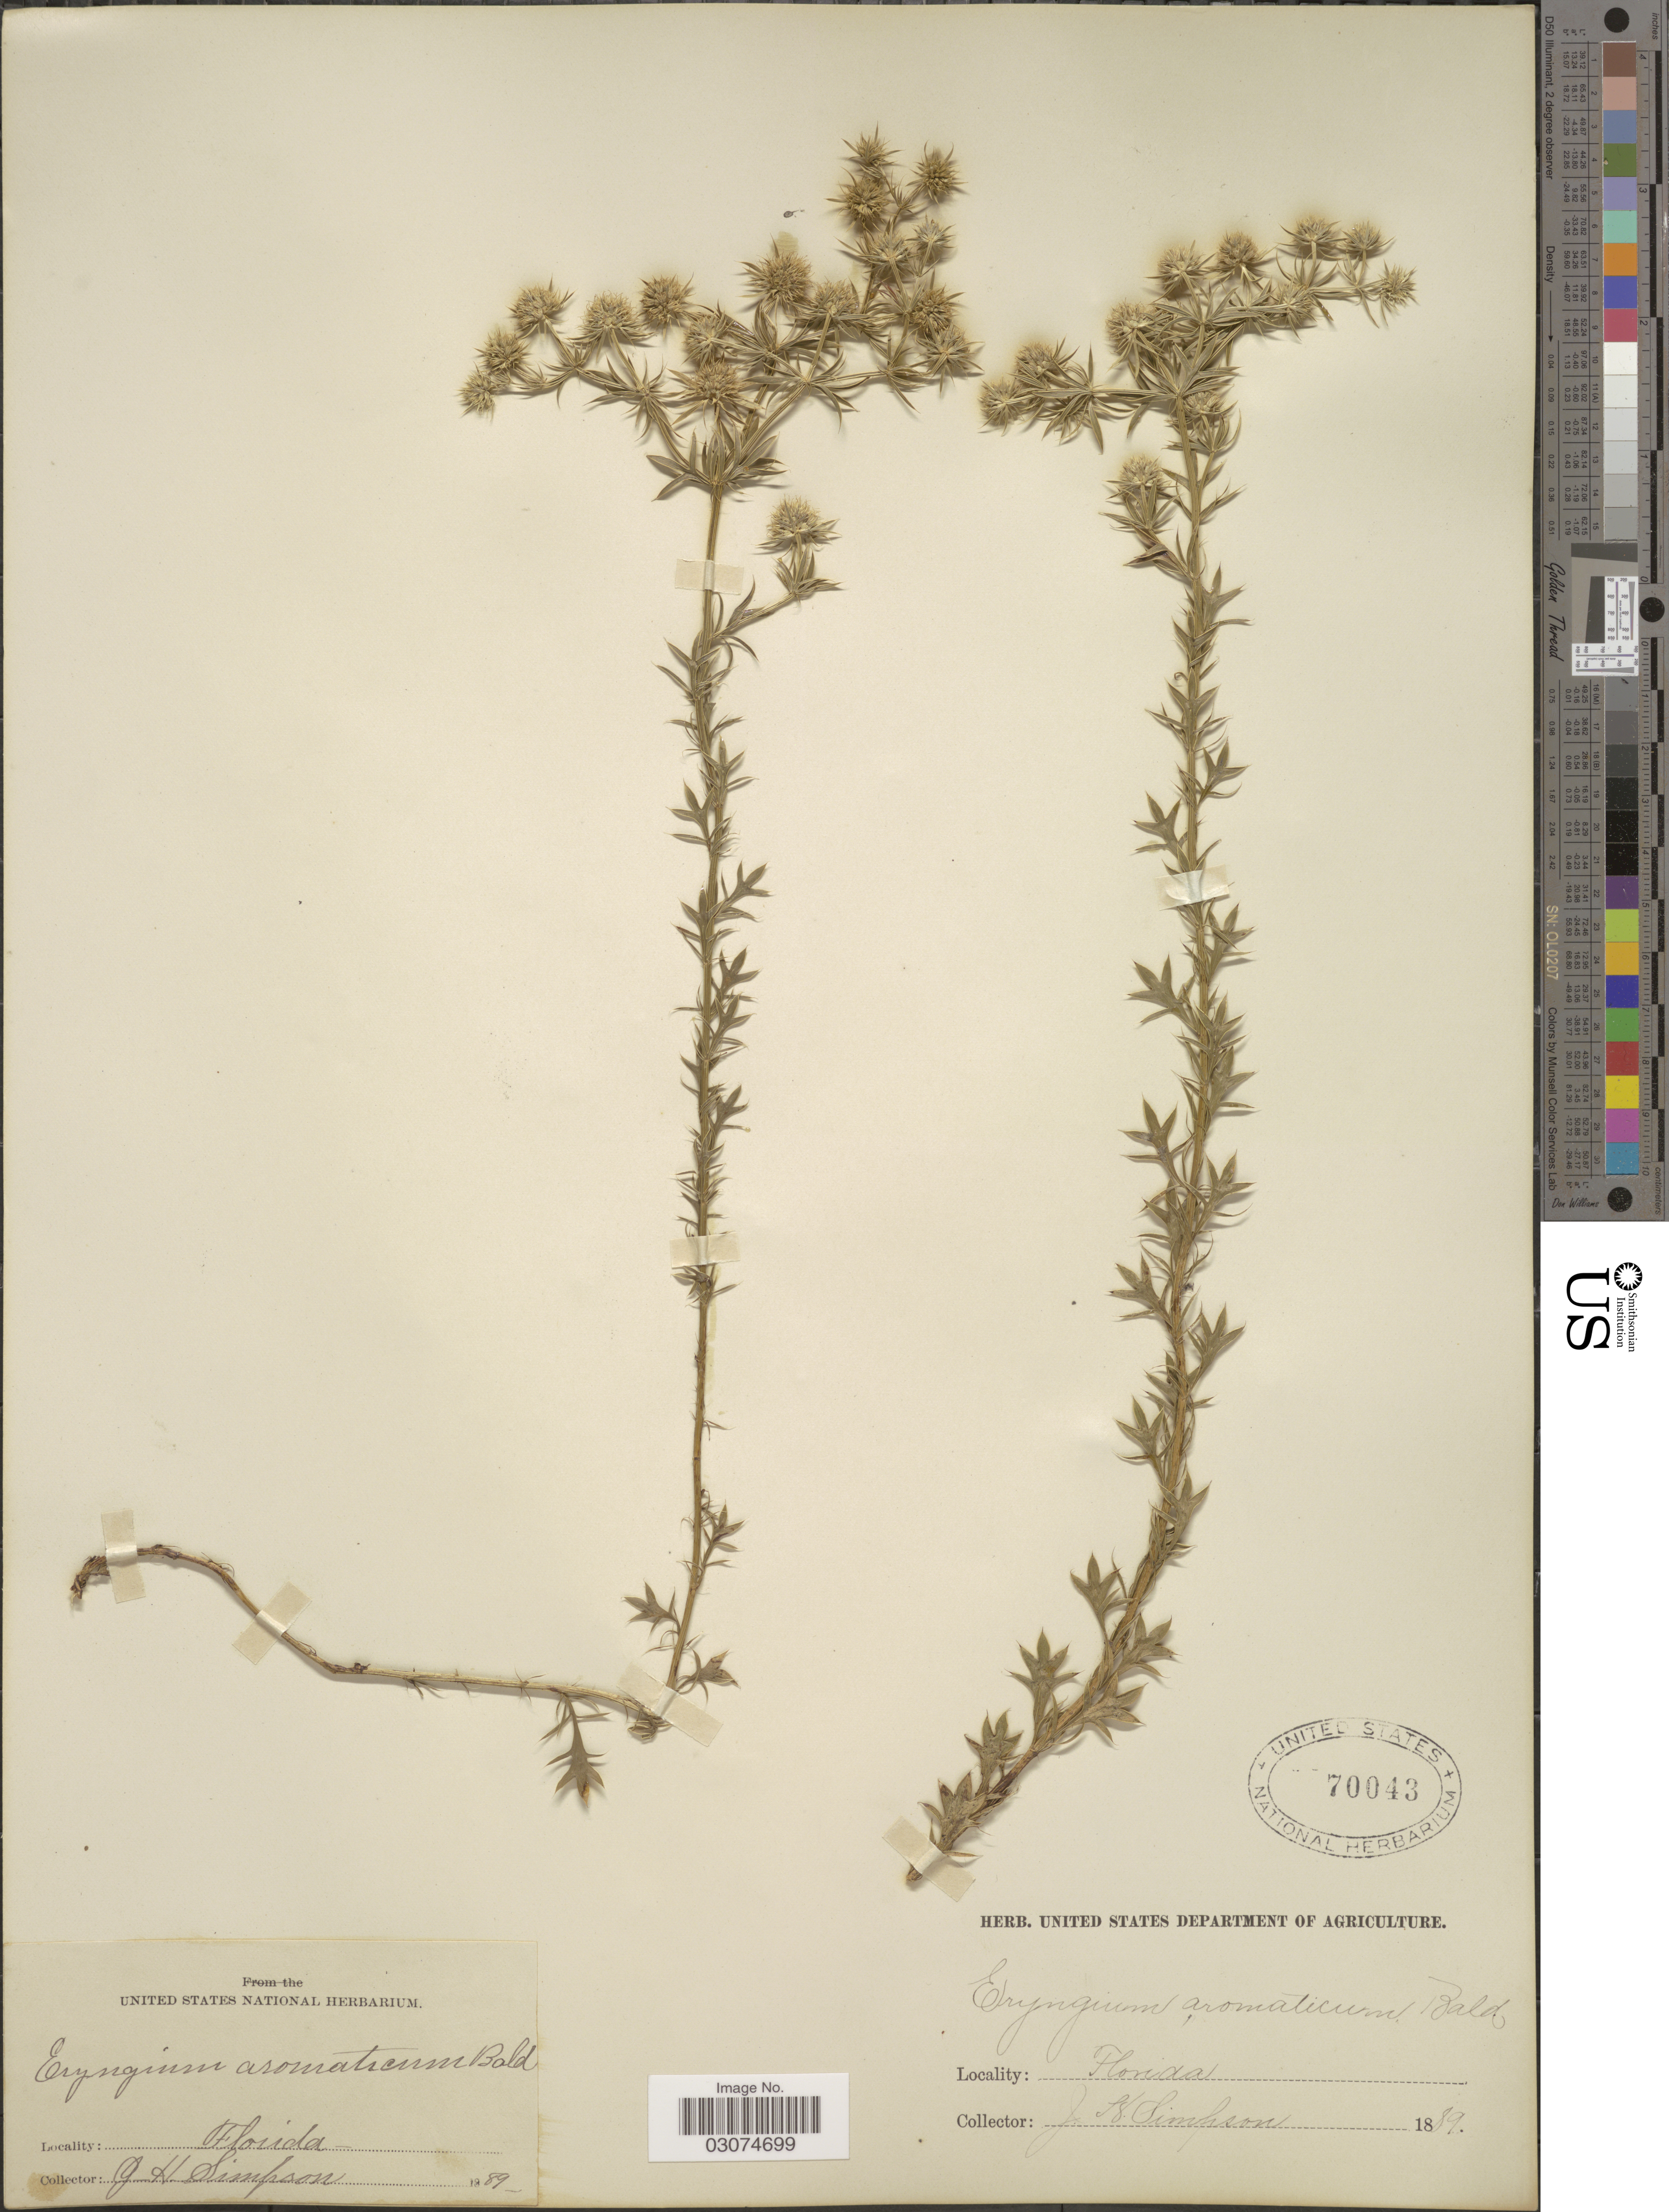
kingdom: Plantae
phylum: Tracheophyta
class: Magnoliopsida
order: Apiales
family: Apiaceae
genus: Eryngium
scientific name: Eryngium aromaticum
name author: Baldwin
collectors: J. H. Simpson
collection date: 1889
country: United States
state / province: Florida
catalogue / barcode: US 70043